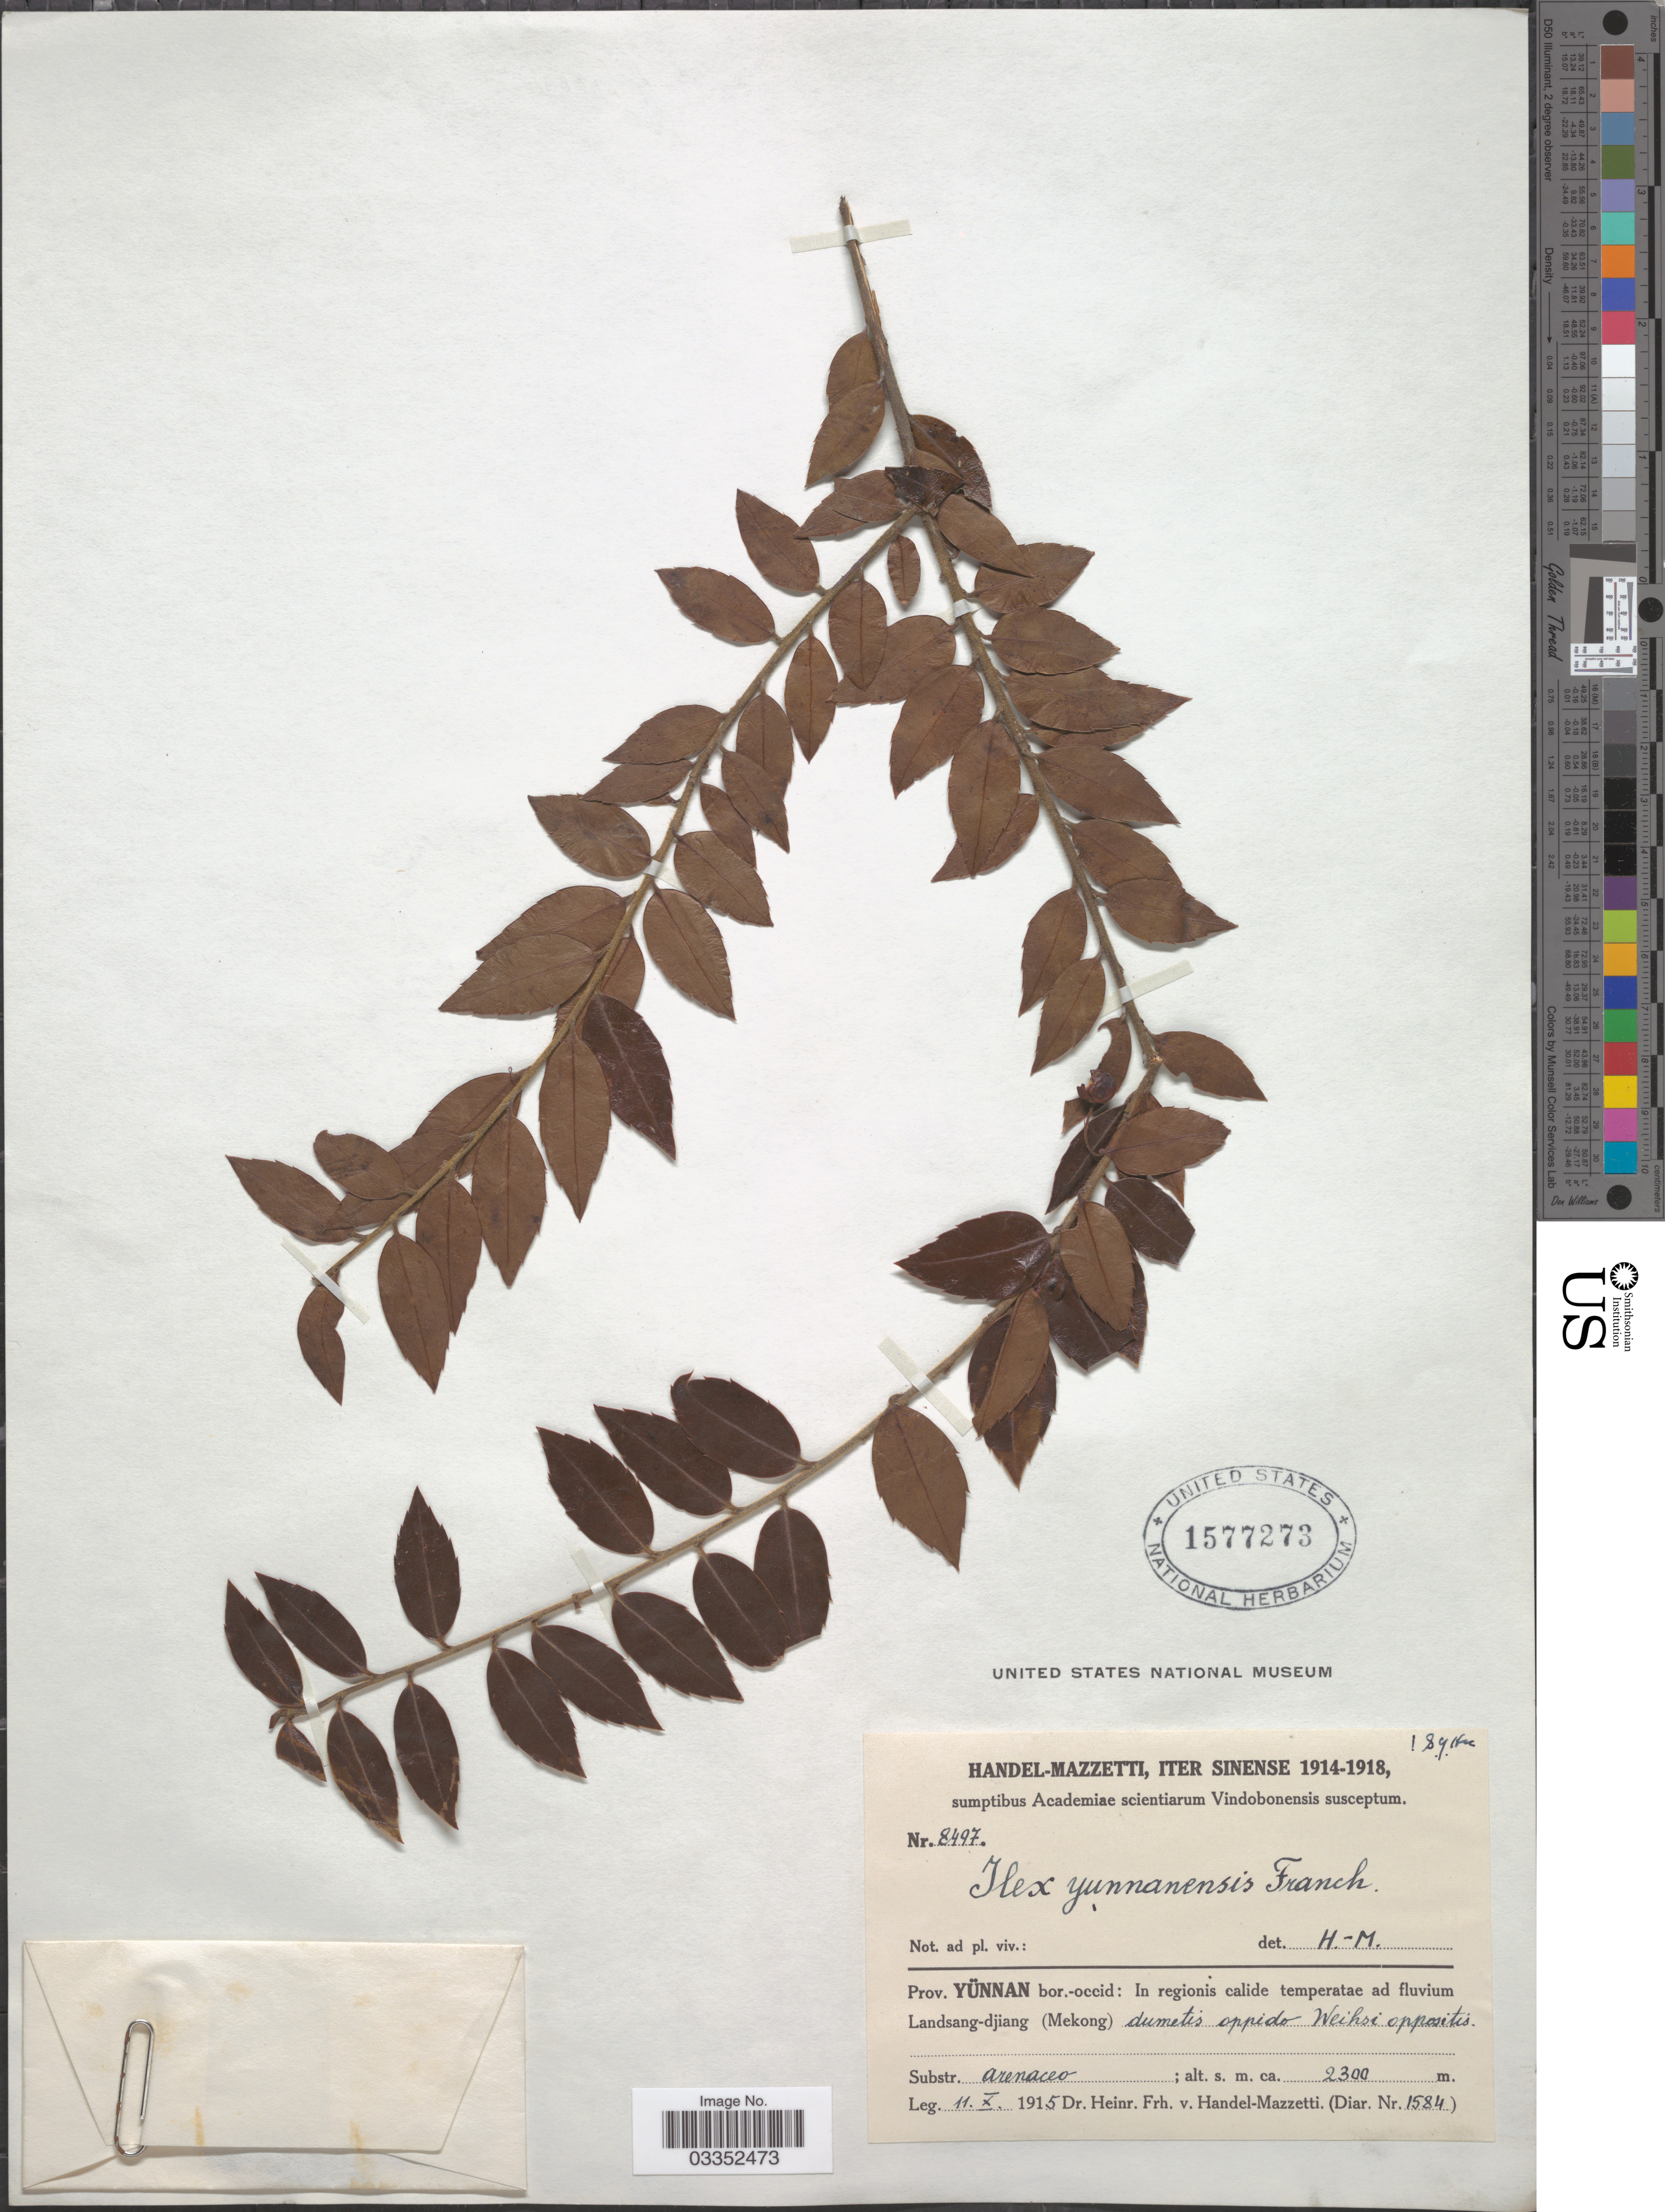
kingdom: Plantae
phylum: Tracheophyta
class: Magnoliopsida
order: Aquifoliales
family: Aquifoliaceae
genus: Ilex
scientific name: Ilex yunnanensis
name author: Franch.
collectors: H. Handel-Mazzetti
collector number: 8497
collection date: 1915-01-11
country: China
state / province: Yunnan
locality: In regionis calide temperate ad fluvium Landsang-djiang (Mekong) dumetis oppido Weihsi oppositis.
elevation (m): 2300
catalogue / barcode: US 1577273